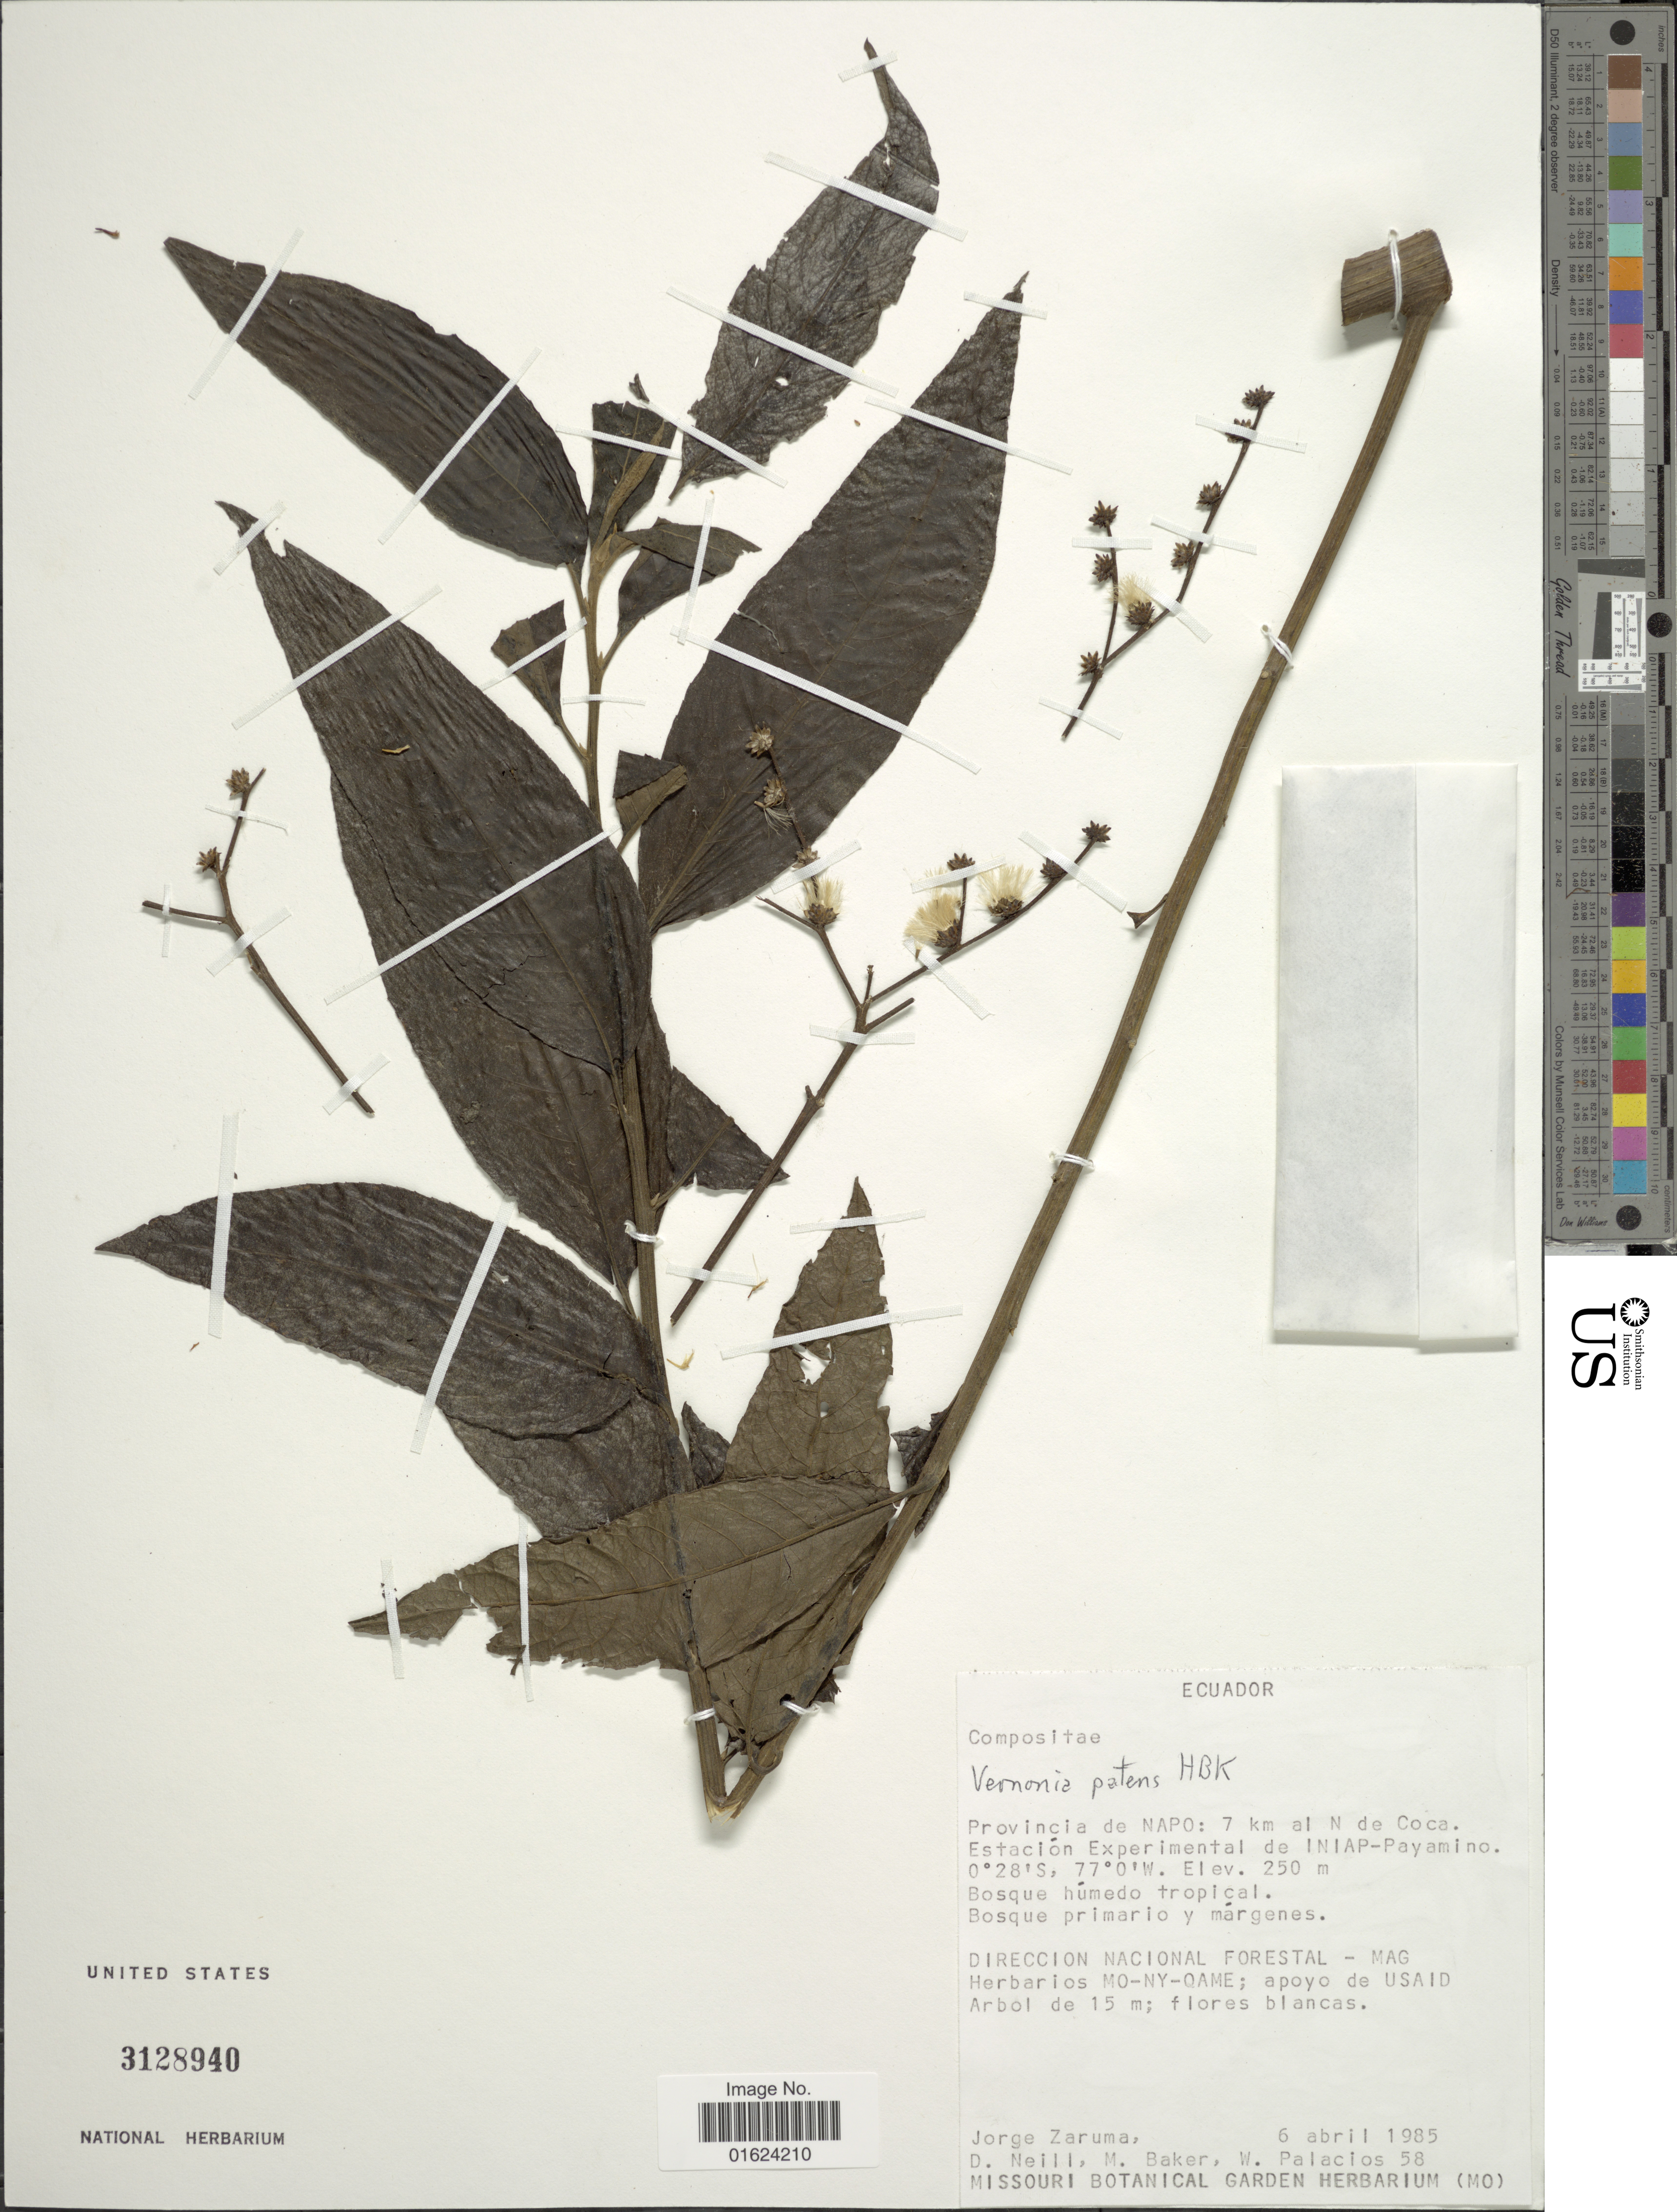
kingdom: Plantae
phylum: Tracheophyta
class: Magnoliopsida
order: Asterales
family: Asteraceae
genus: Vernonanthura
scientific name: Vernonanthura patens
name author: (Kunth) H. Rob.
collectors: J. Zaruma, D. Neill, M. Baker & W. Palacios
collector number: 58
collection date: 1985-04-06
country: Ecuador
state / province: Napo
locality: Provincia de Napo: 7 km al N de Coca. Estacion Expermintal de INIAP-Payamino.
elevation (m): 250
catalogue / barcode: US 3128940